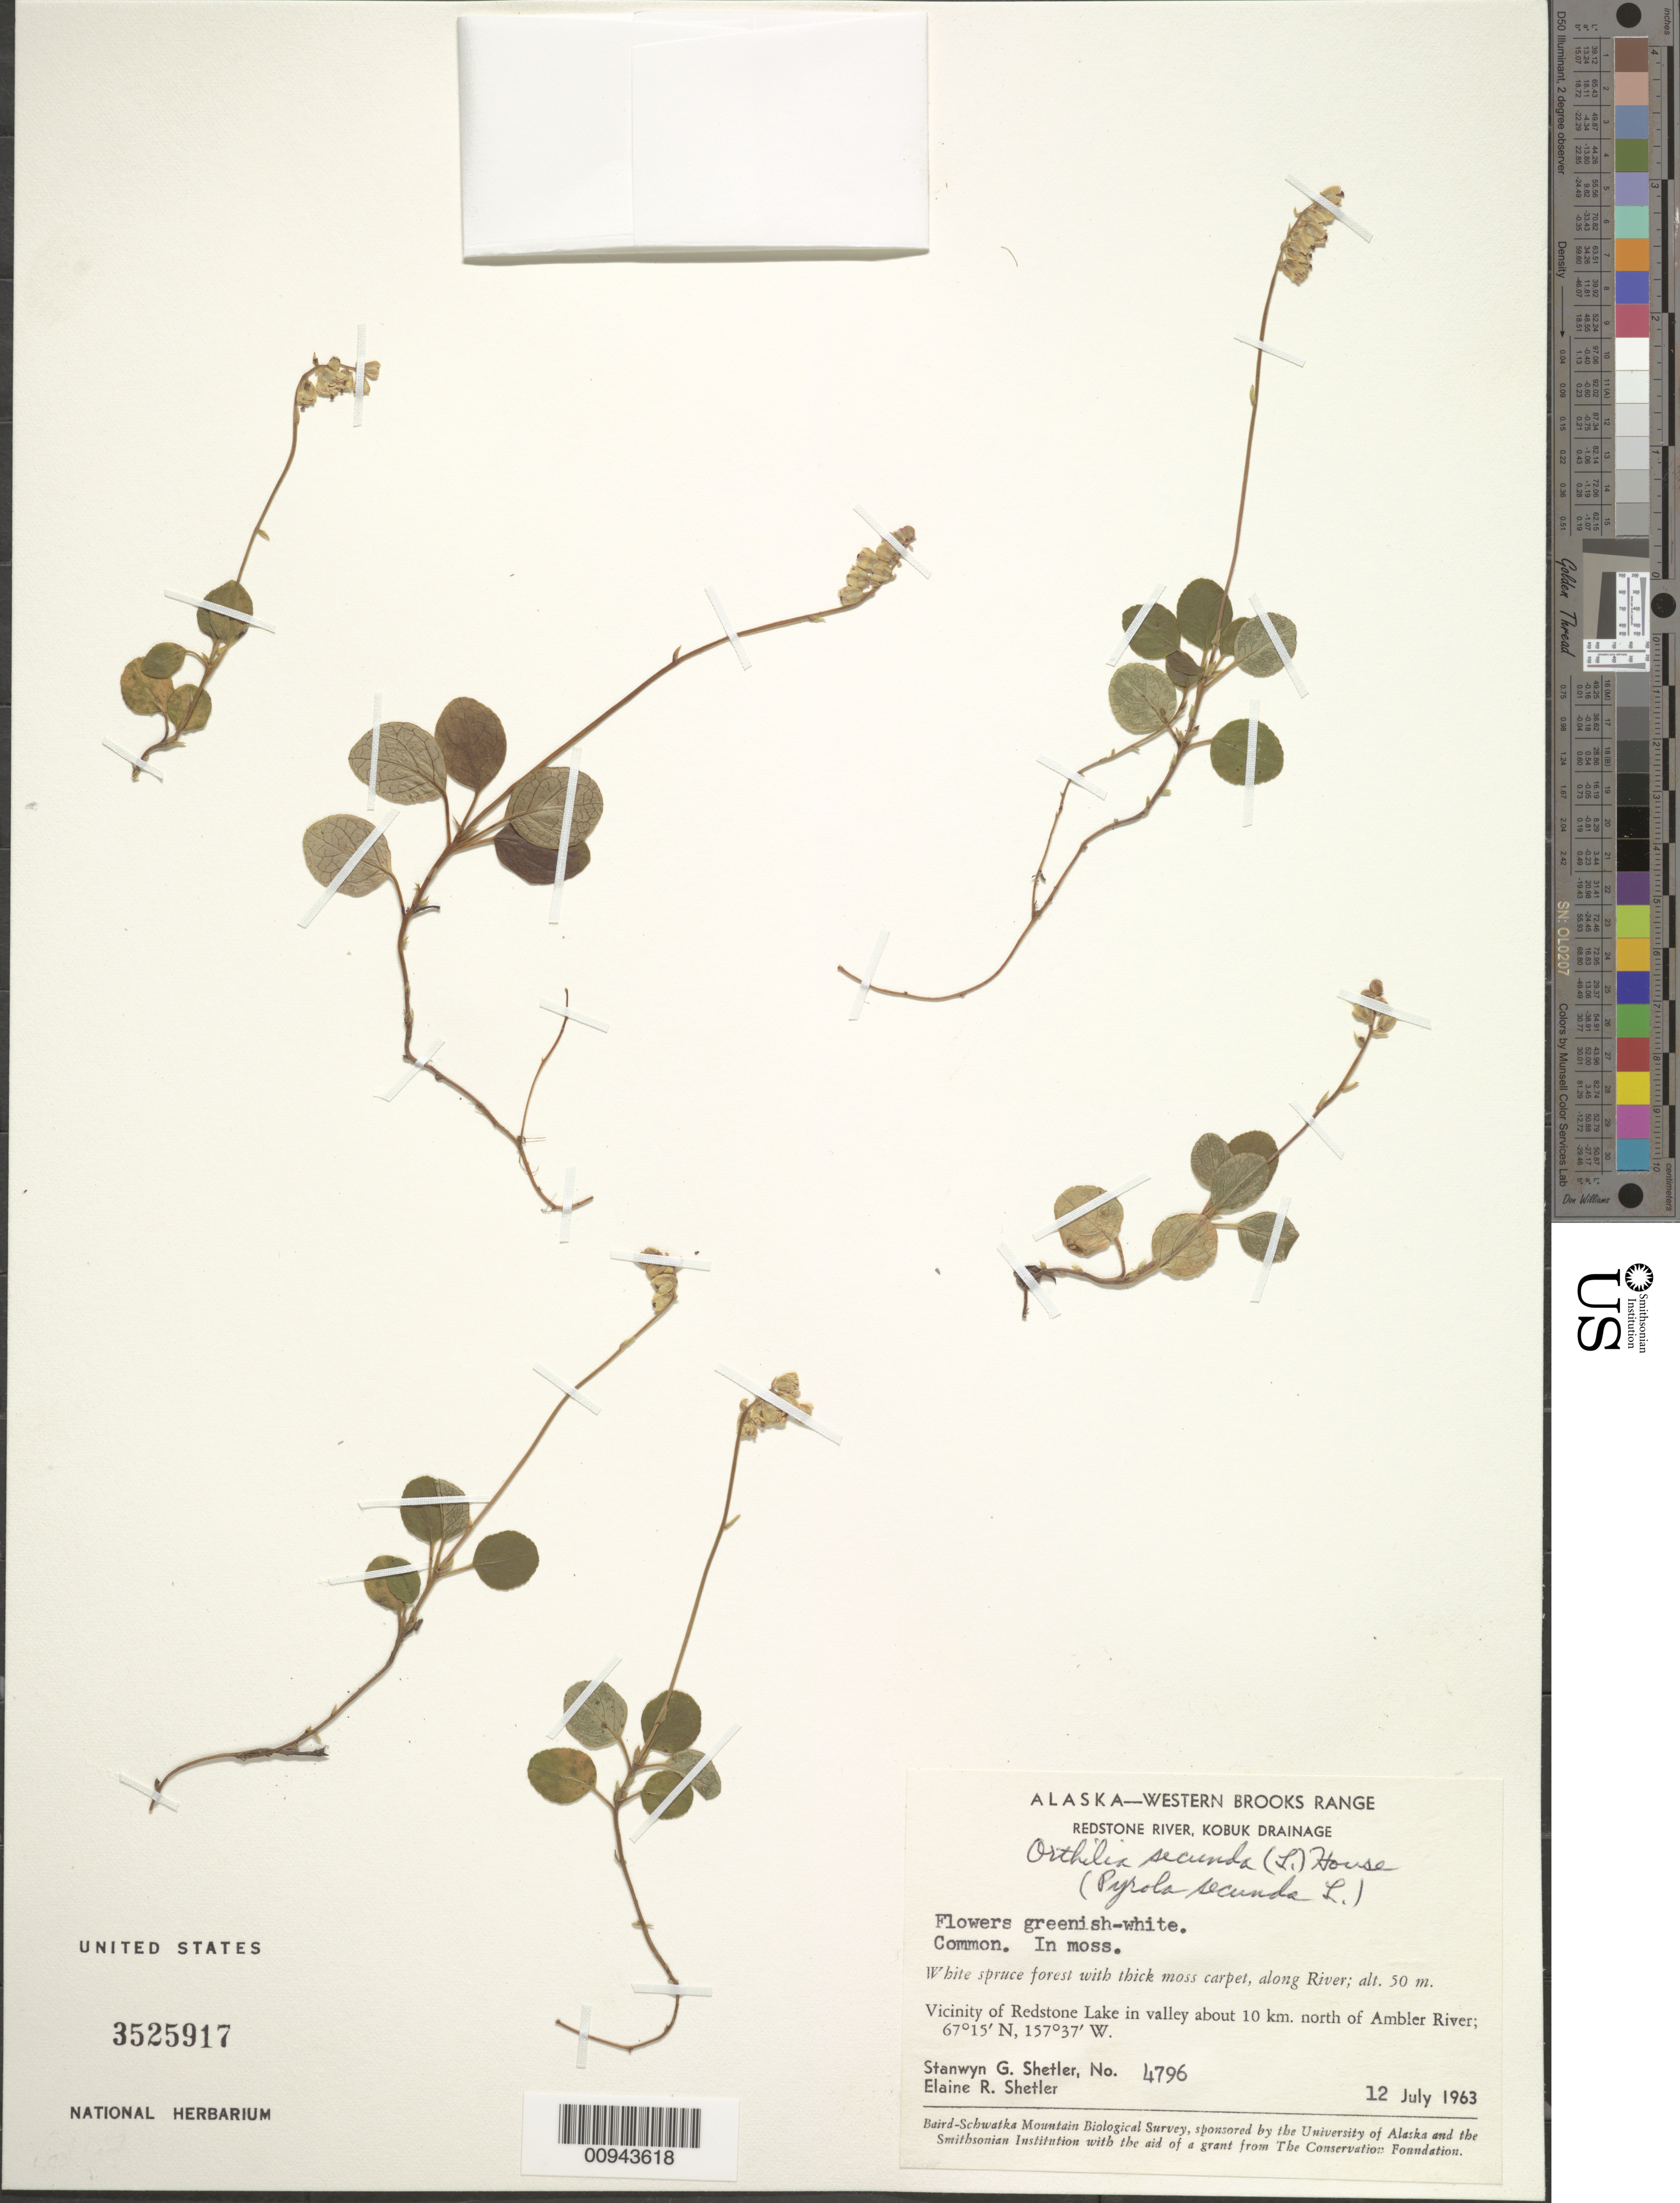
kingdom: Plantae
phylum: Tracheophyta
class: Magnoliopsida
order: Ericales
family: Ericaceae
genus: Orthilia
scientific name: Orthilia secunda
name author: (L.) House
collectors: S. Shetler & E. R. Shetler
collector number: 4796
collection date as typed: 12 Jul 1963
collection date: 1963-07-12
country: United States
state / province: Alaska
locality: Vicinity of Redstone Lake in valley about 10 km. north of Ambler River. Western Brooks Range, Redstone River, Kobuk Drainage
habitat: White spruce forest with thick moss carpet, along River.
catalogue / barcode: US 3525917